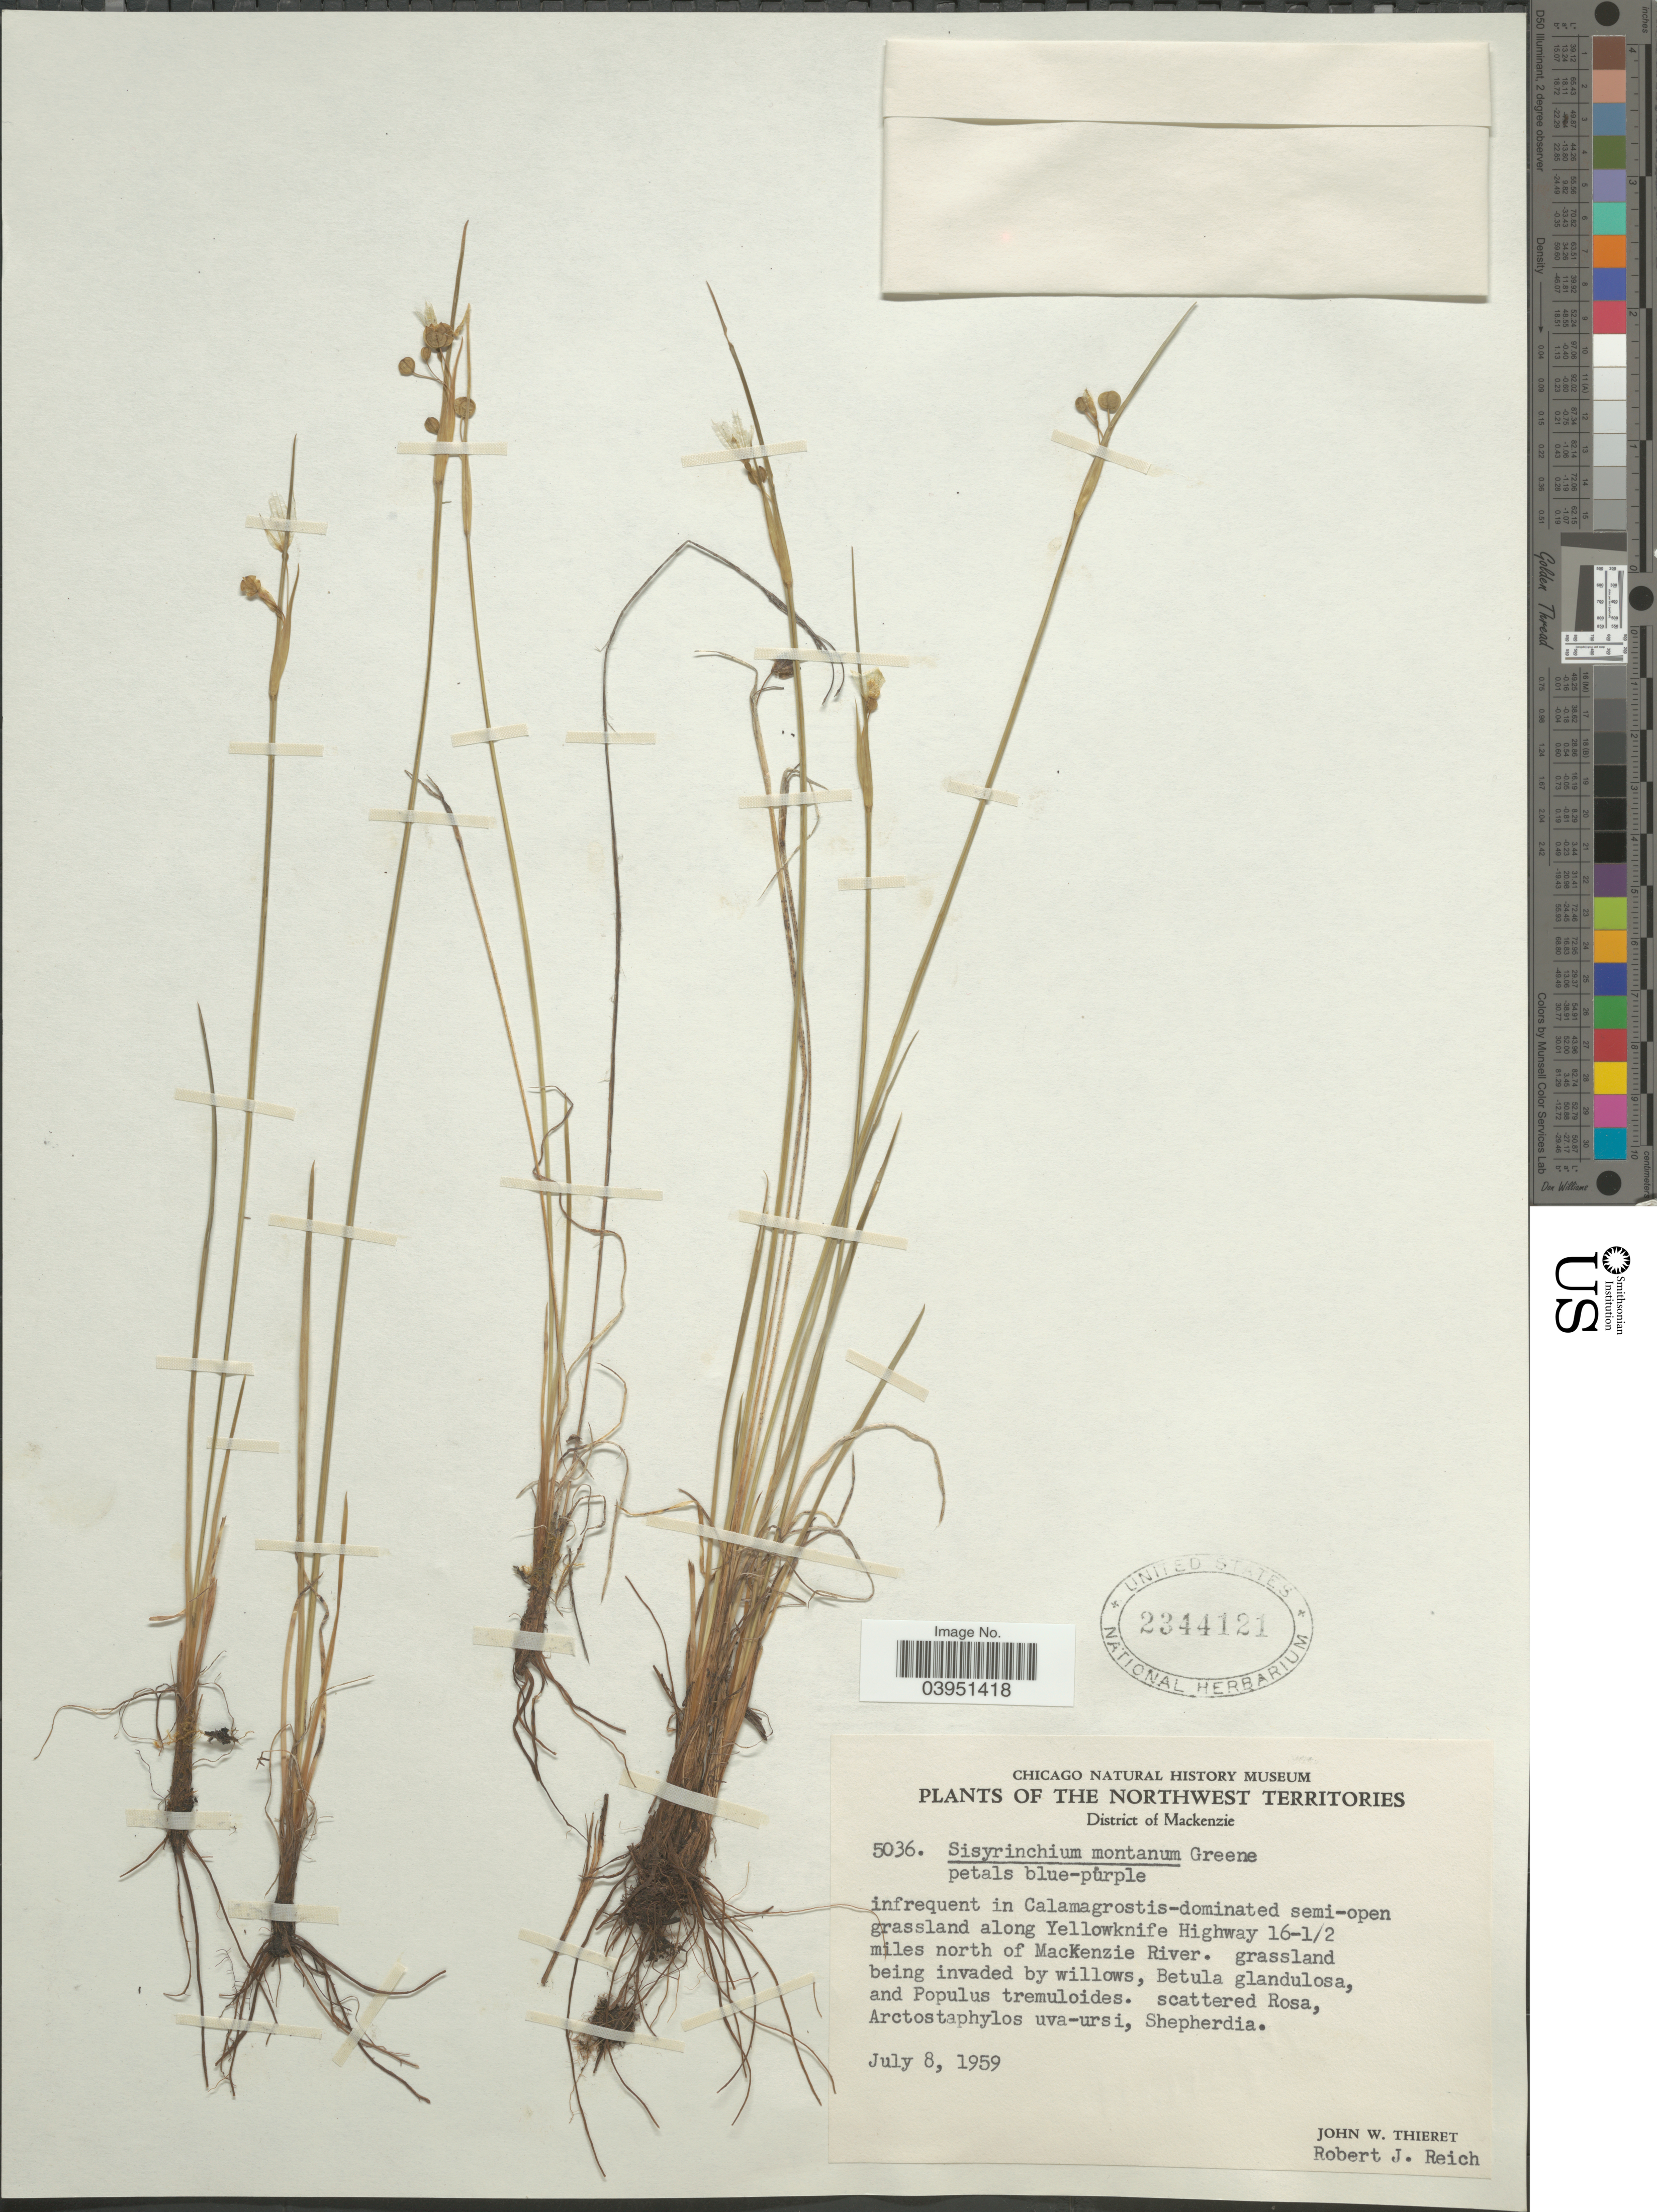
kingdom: Plantae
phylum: Tracheophyta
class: Liliopsida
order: Asparagales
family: Iridaceae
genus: Sisyrinchium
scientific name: Sisyrinchium montanum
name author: Greene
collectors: J. W. Thieret & R. Reich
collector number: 5036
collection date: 1959-07-08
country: Canada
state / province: Northwest Territories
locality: District of Mackenzie. Along Yellowknife Highway 16-1/2 miles north of Mackenzie River.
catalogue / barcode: US 2344121